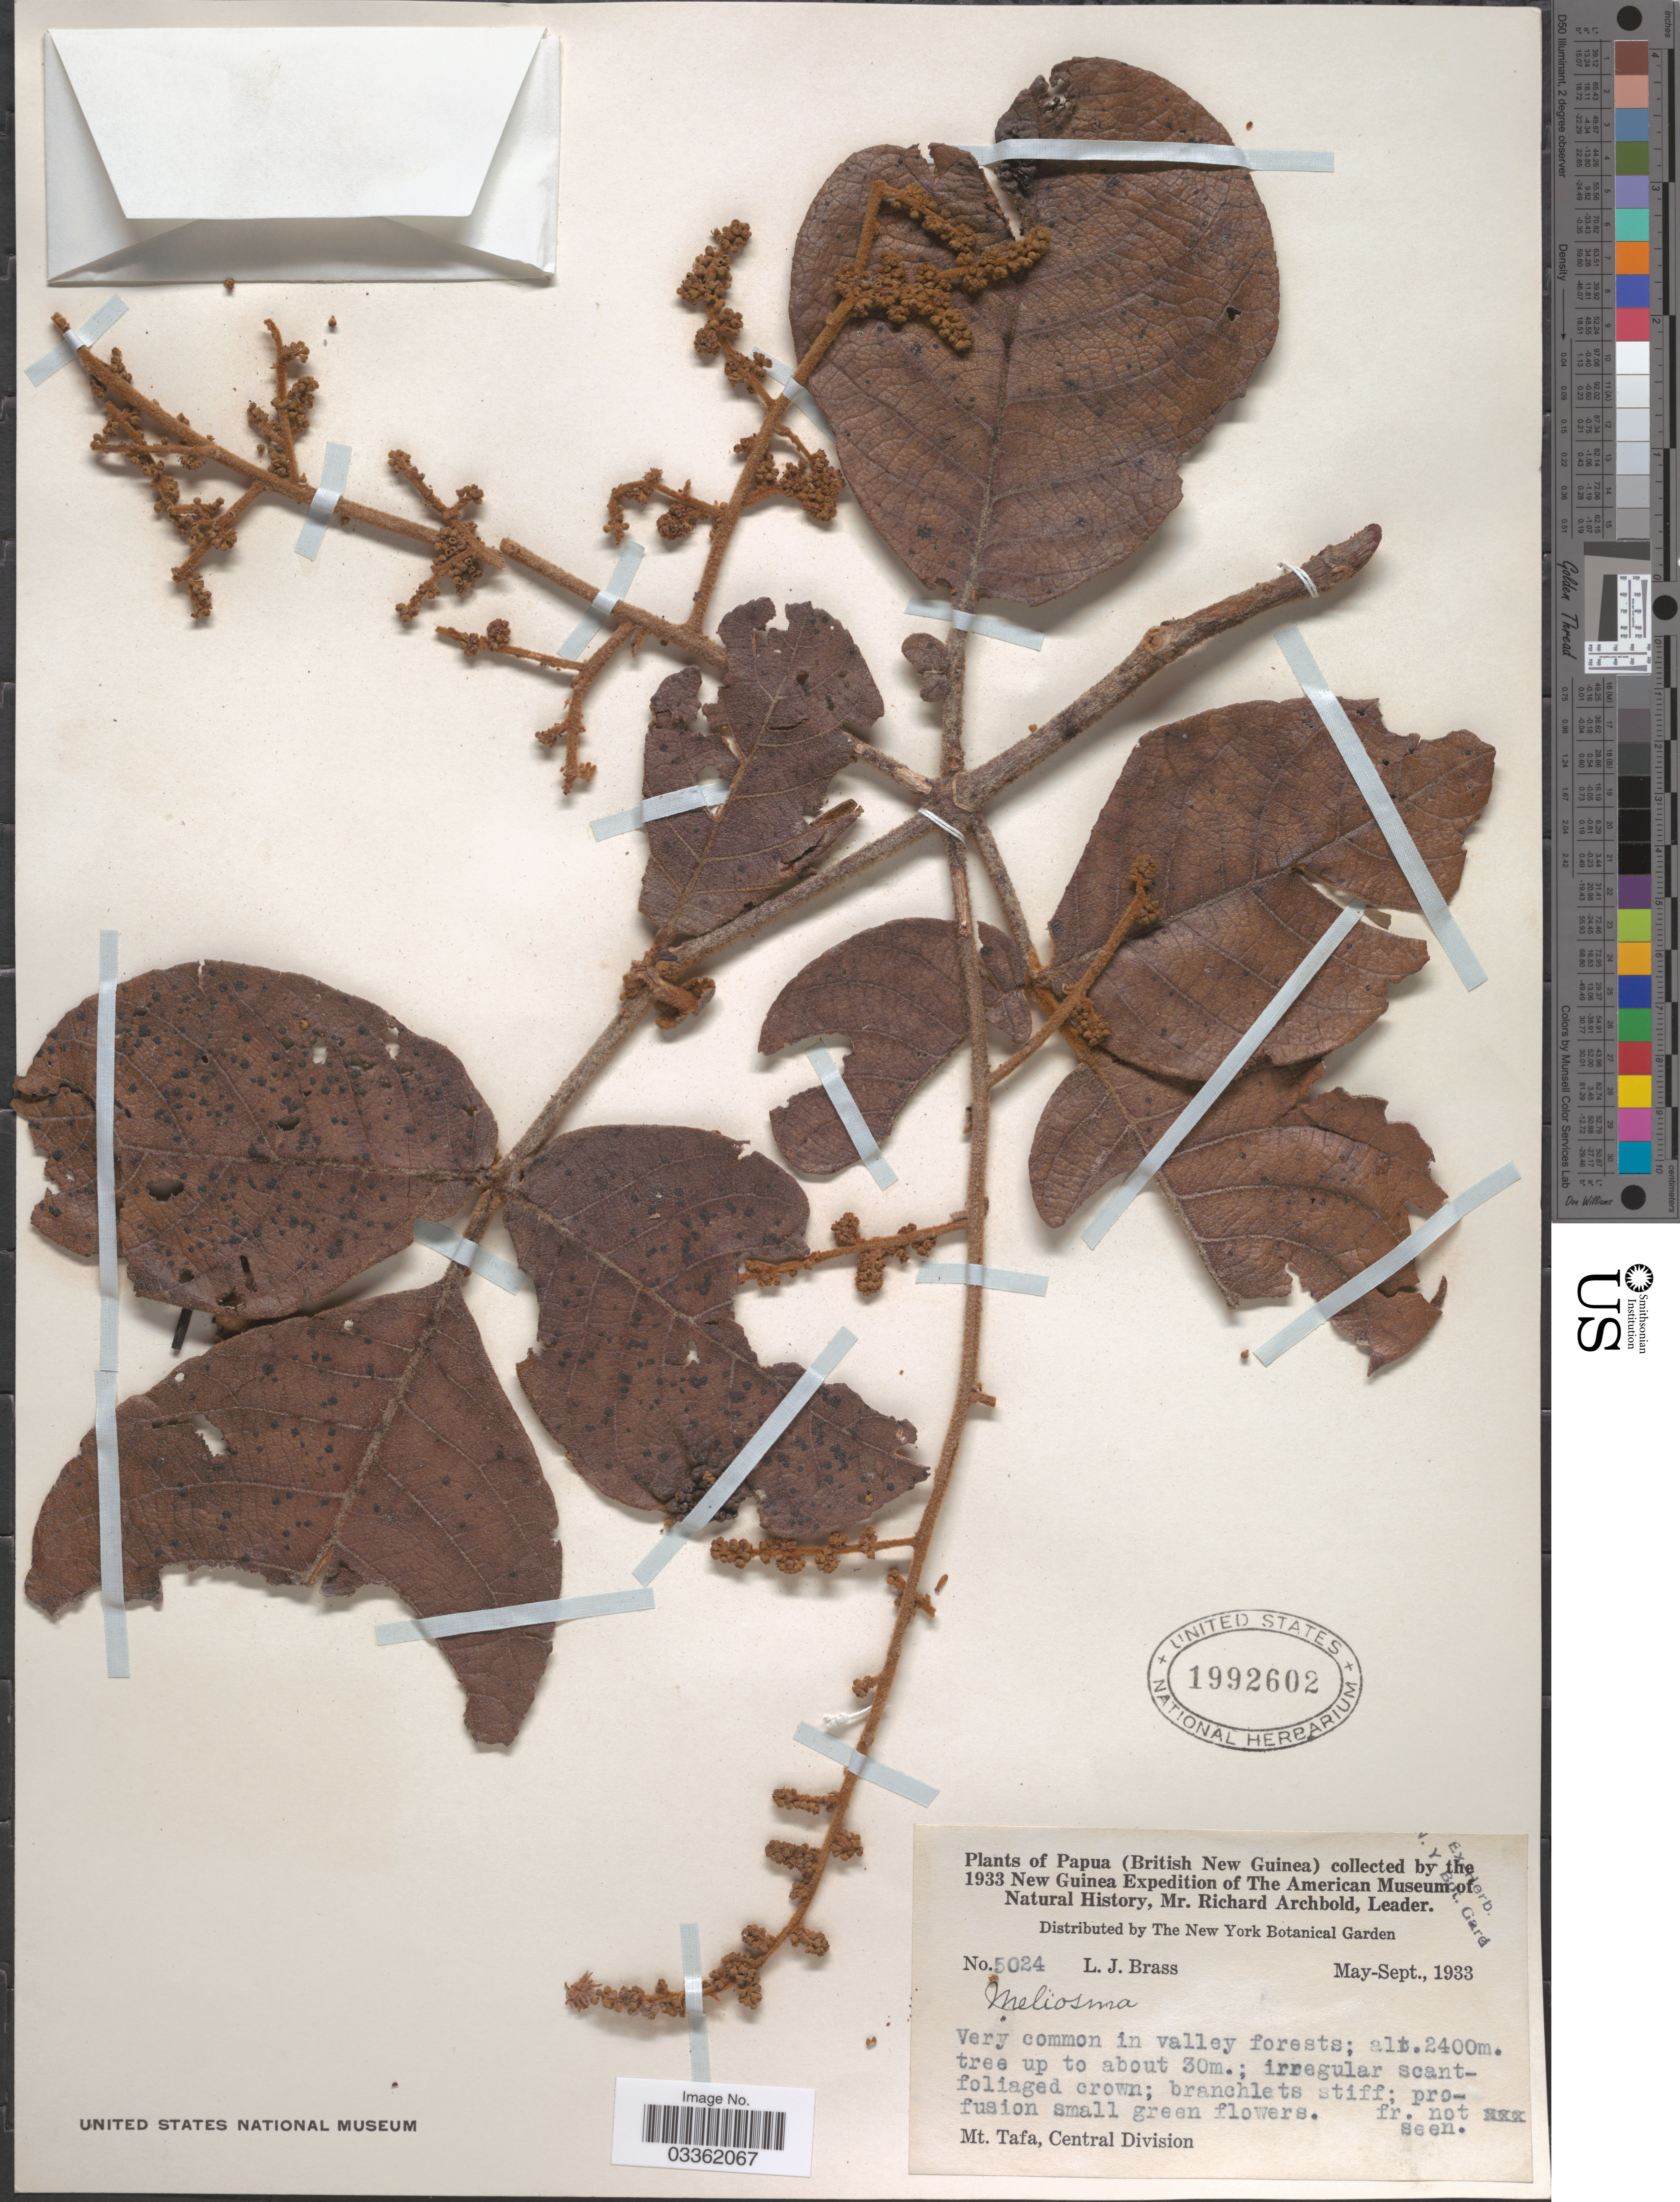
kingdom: Plantae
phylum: Tracheophyta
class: Magnoliopsida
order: Proteales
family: Sabiaceae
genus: Meliosma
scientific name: Meliosma sp.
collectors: L. J. Brass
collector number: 5024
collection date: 1933-05/1933-09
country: Papua New Guinea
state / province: Central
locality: Papua (British New Guinea). Mt. Tafa, Central Division.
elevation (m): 2400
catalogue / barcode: US 1992602